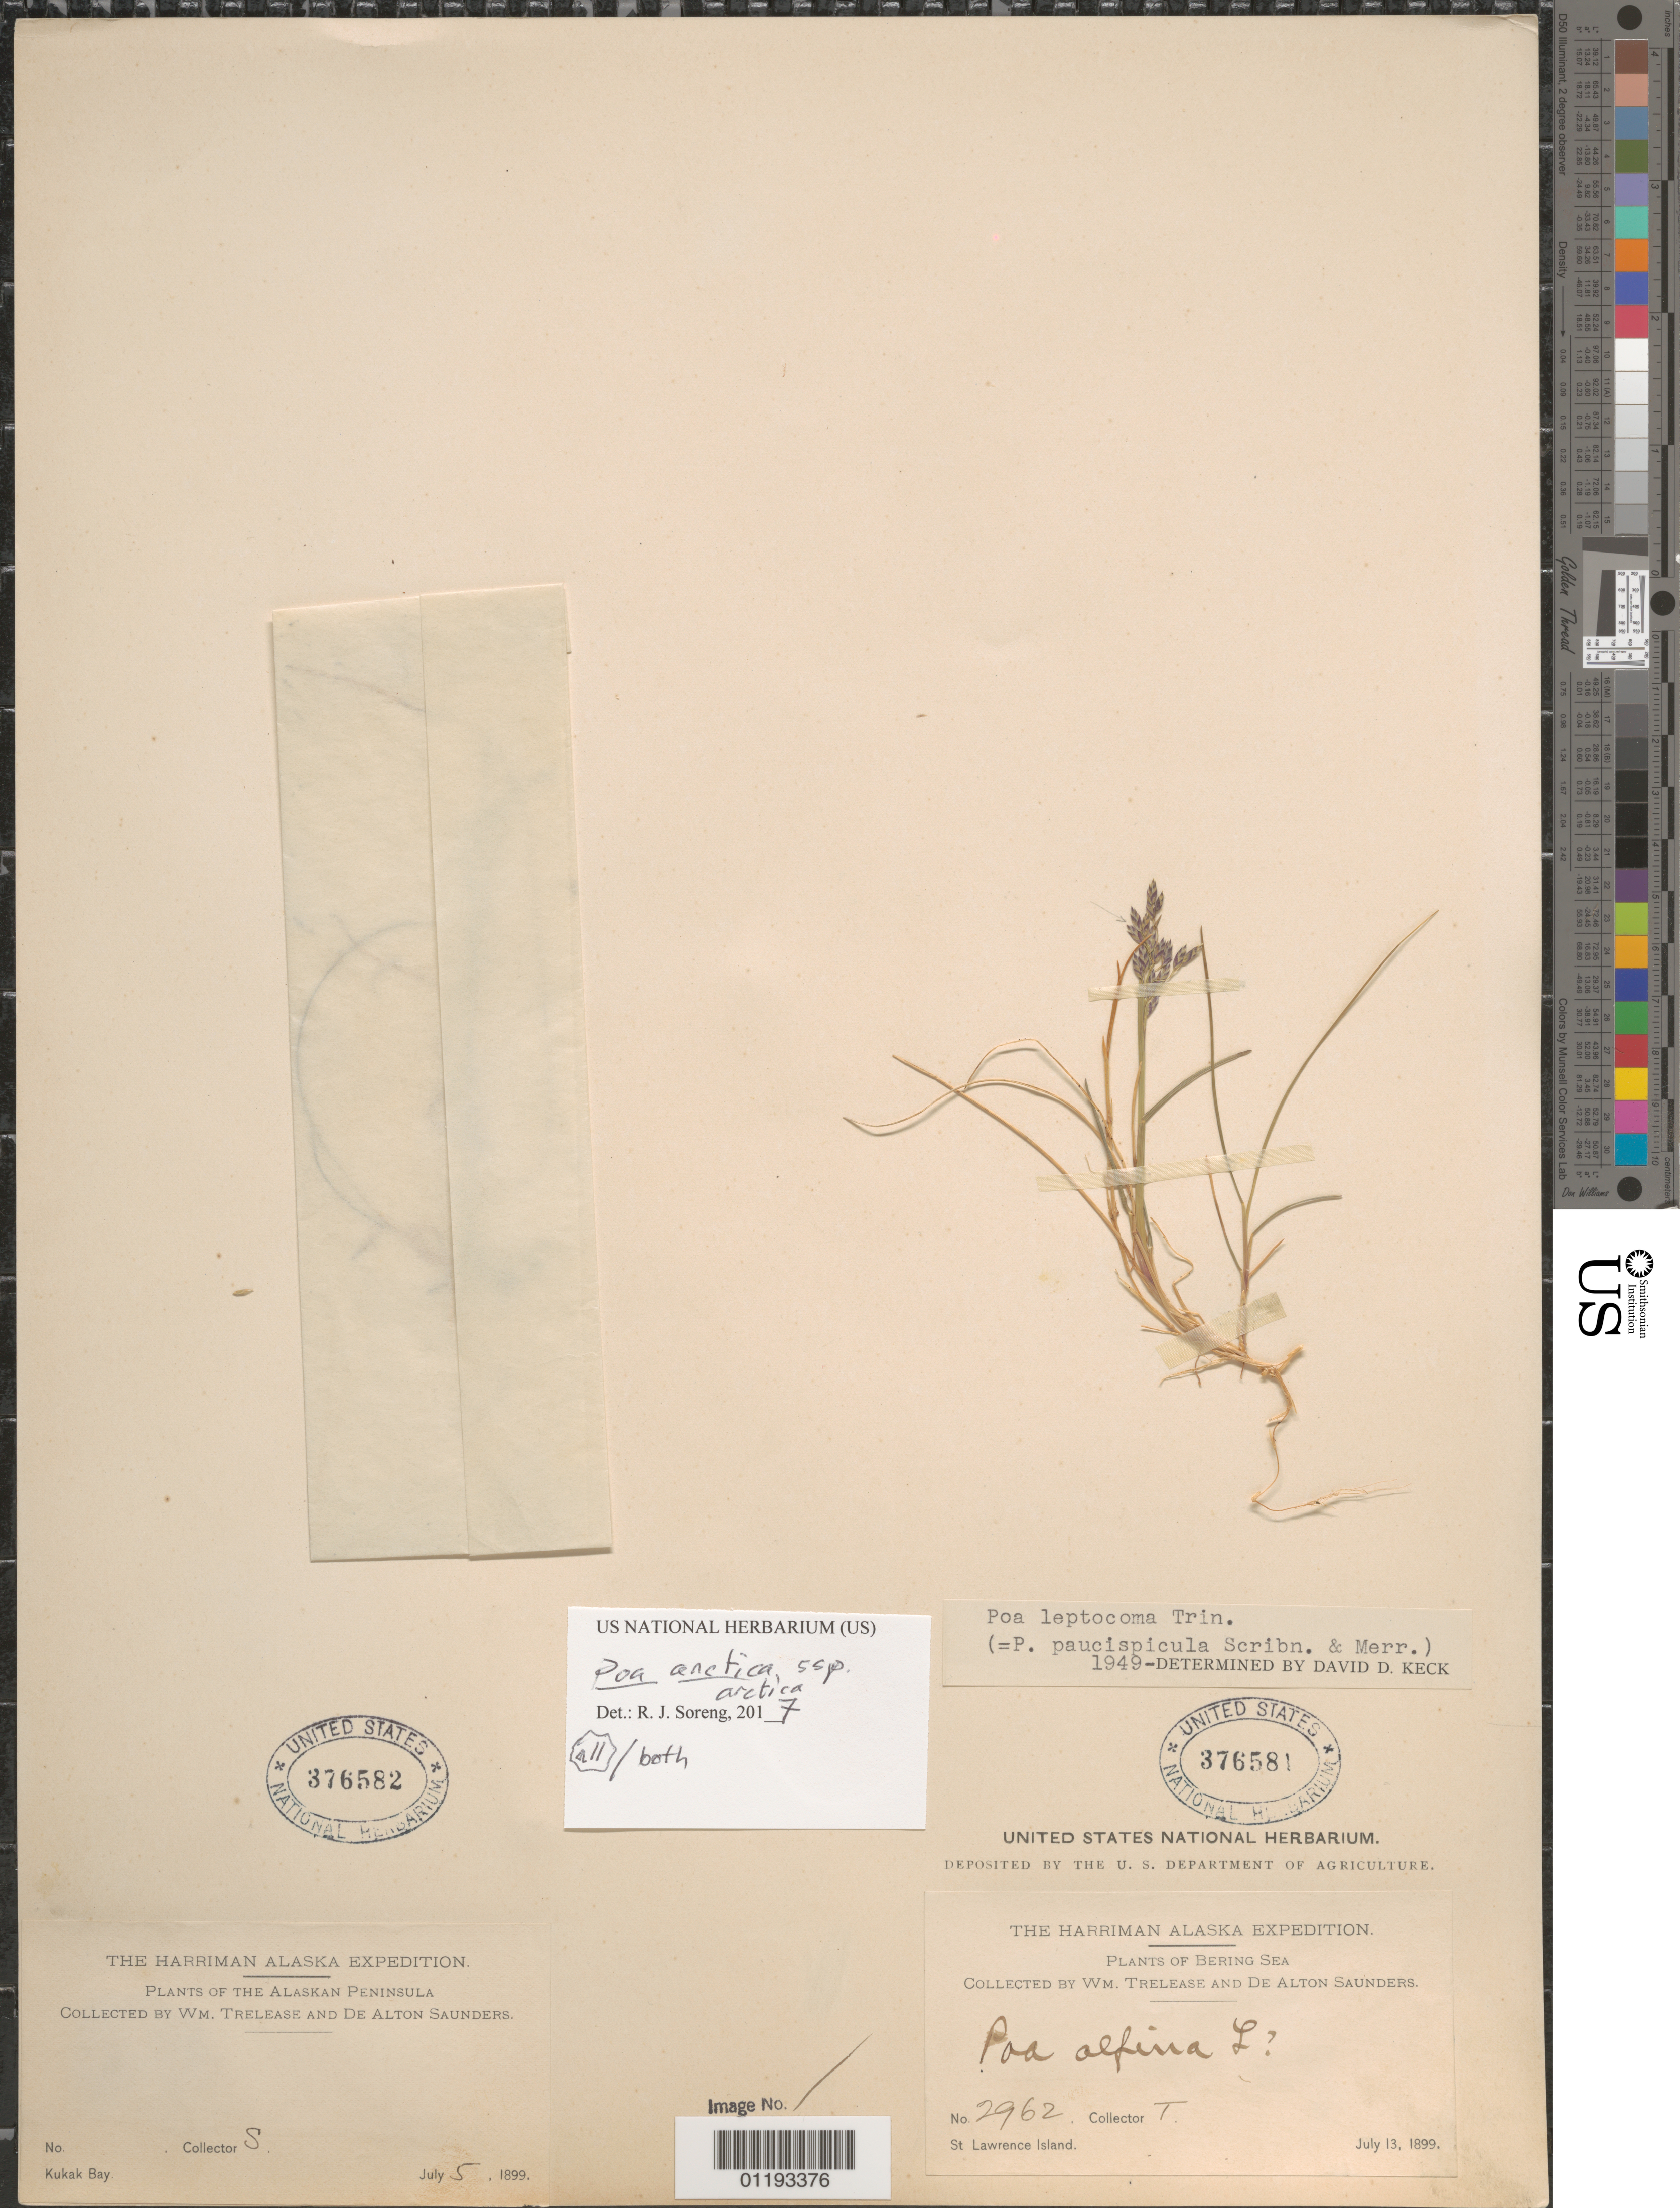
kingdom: Plantae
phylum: Tracheophyta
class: Liliopsida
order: Poales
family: Poaceae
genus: Poa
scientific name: Poa leptocoma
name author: Trin.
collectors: W. Trelease & D. A. Saunders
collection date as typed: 05 Jul 1899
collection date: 1899-07-05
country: United States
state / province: Alaska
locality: Kukak Bay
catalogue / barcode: US 376582